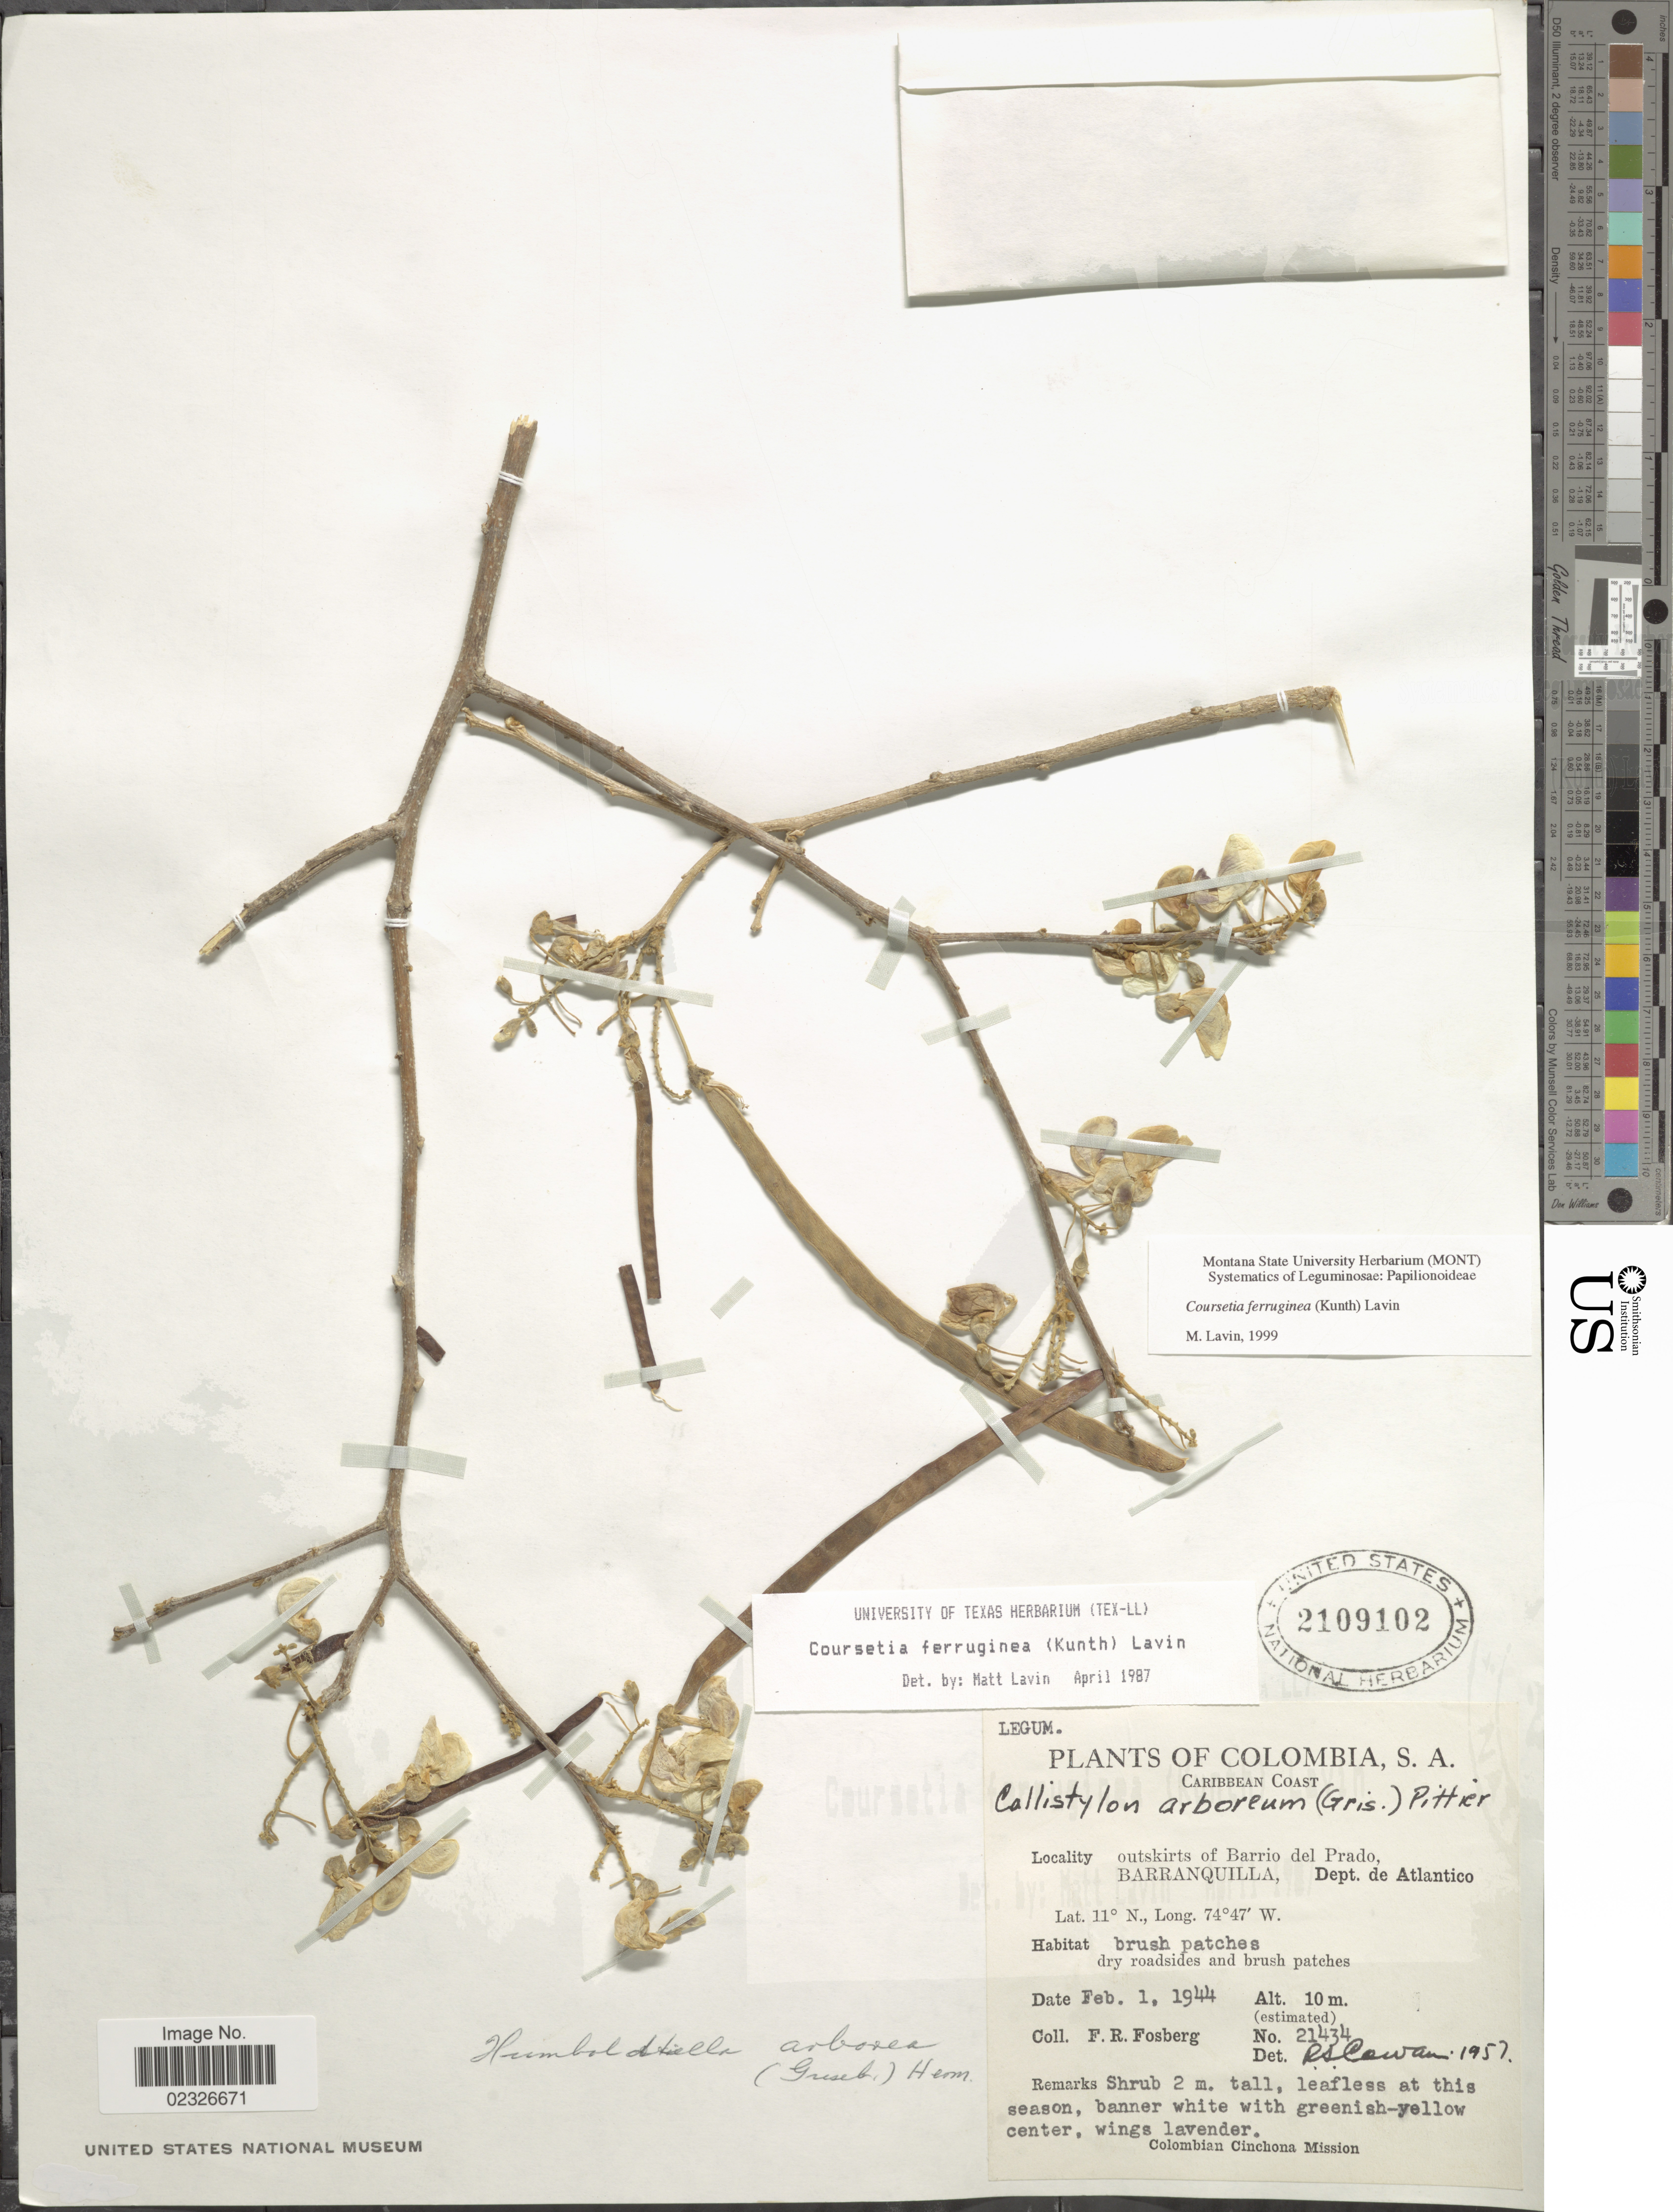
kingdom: Plantae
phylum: Tracheophyta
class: Magnoliopsida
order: Fabales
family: Fabaceae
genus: Coursetia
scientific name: Coursetia ferruginea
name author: (Kunth) Lavin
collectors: F. R. Fosberg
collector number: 21434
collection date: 1944-02-01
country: Colombia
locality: Caribbean Coast. Outskirts of Barrio del Prado, Barranquilla, Dept. de Atlantico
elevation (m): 10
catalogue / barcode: US 2109102